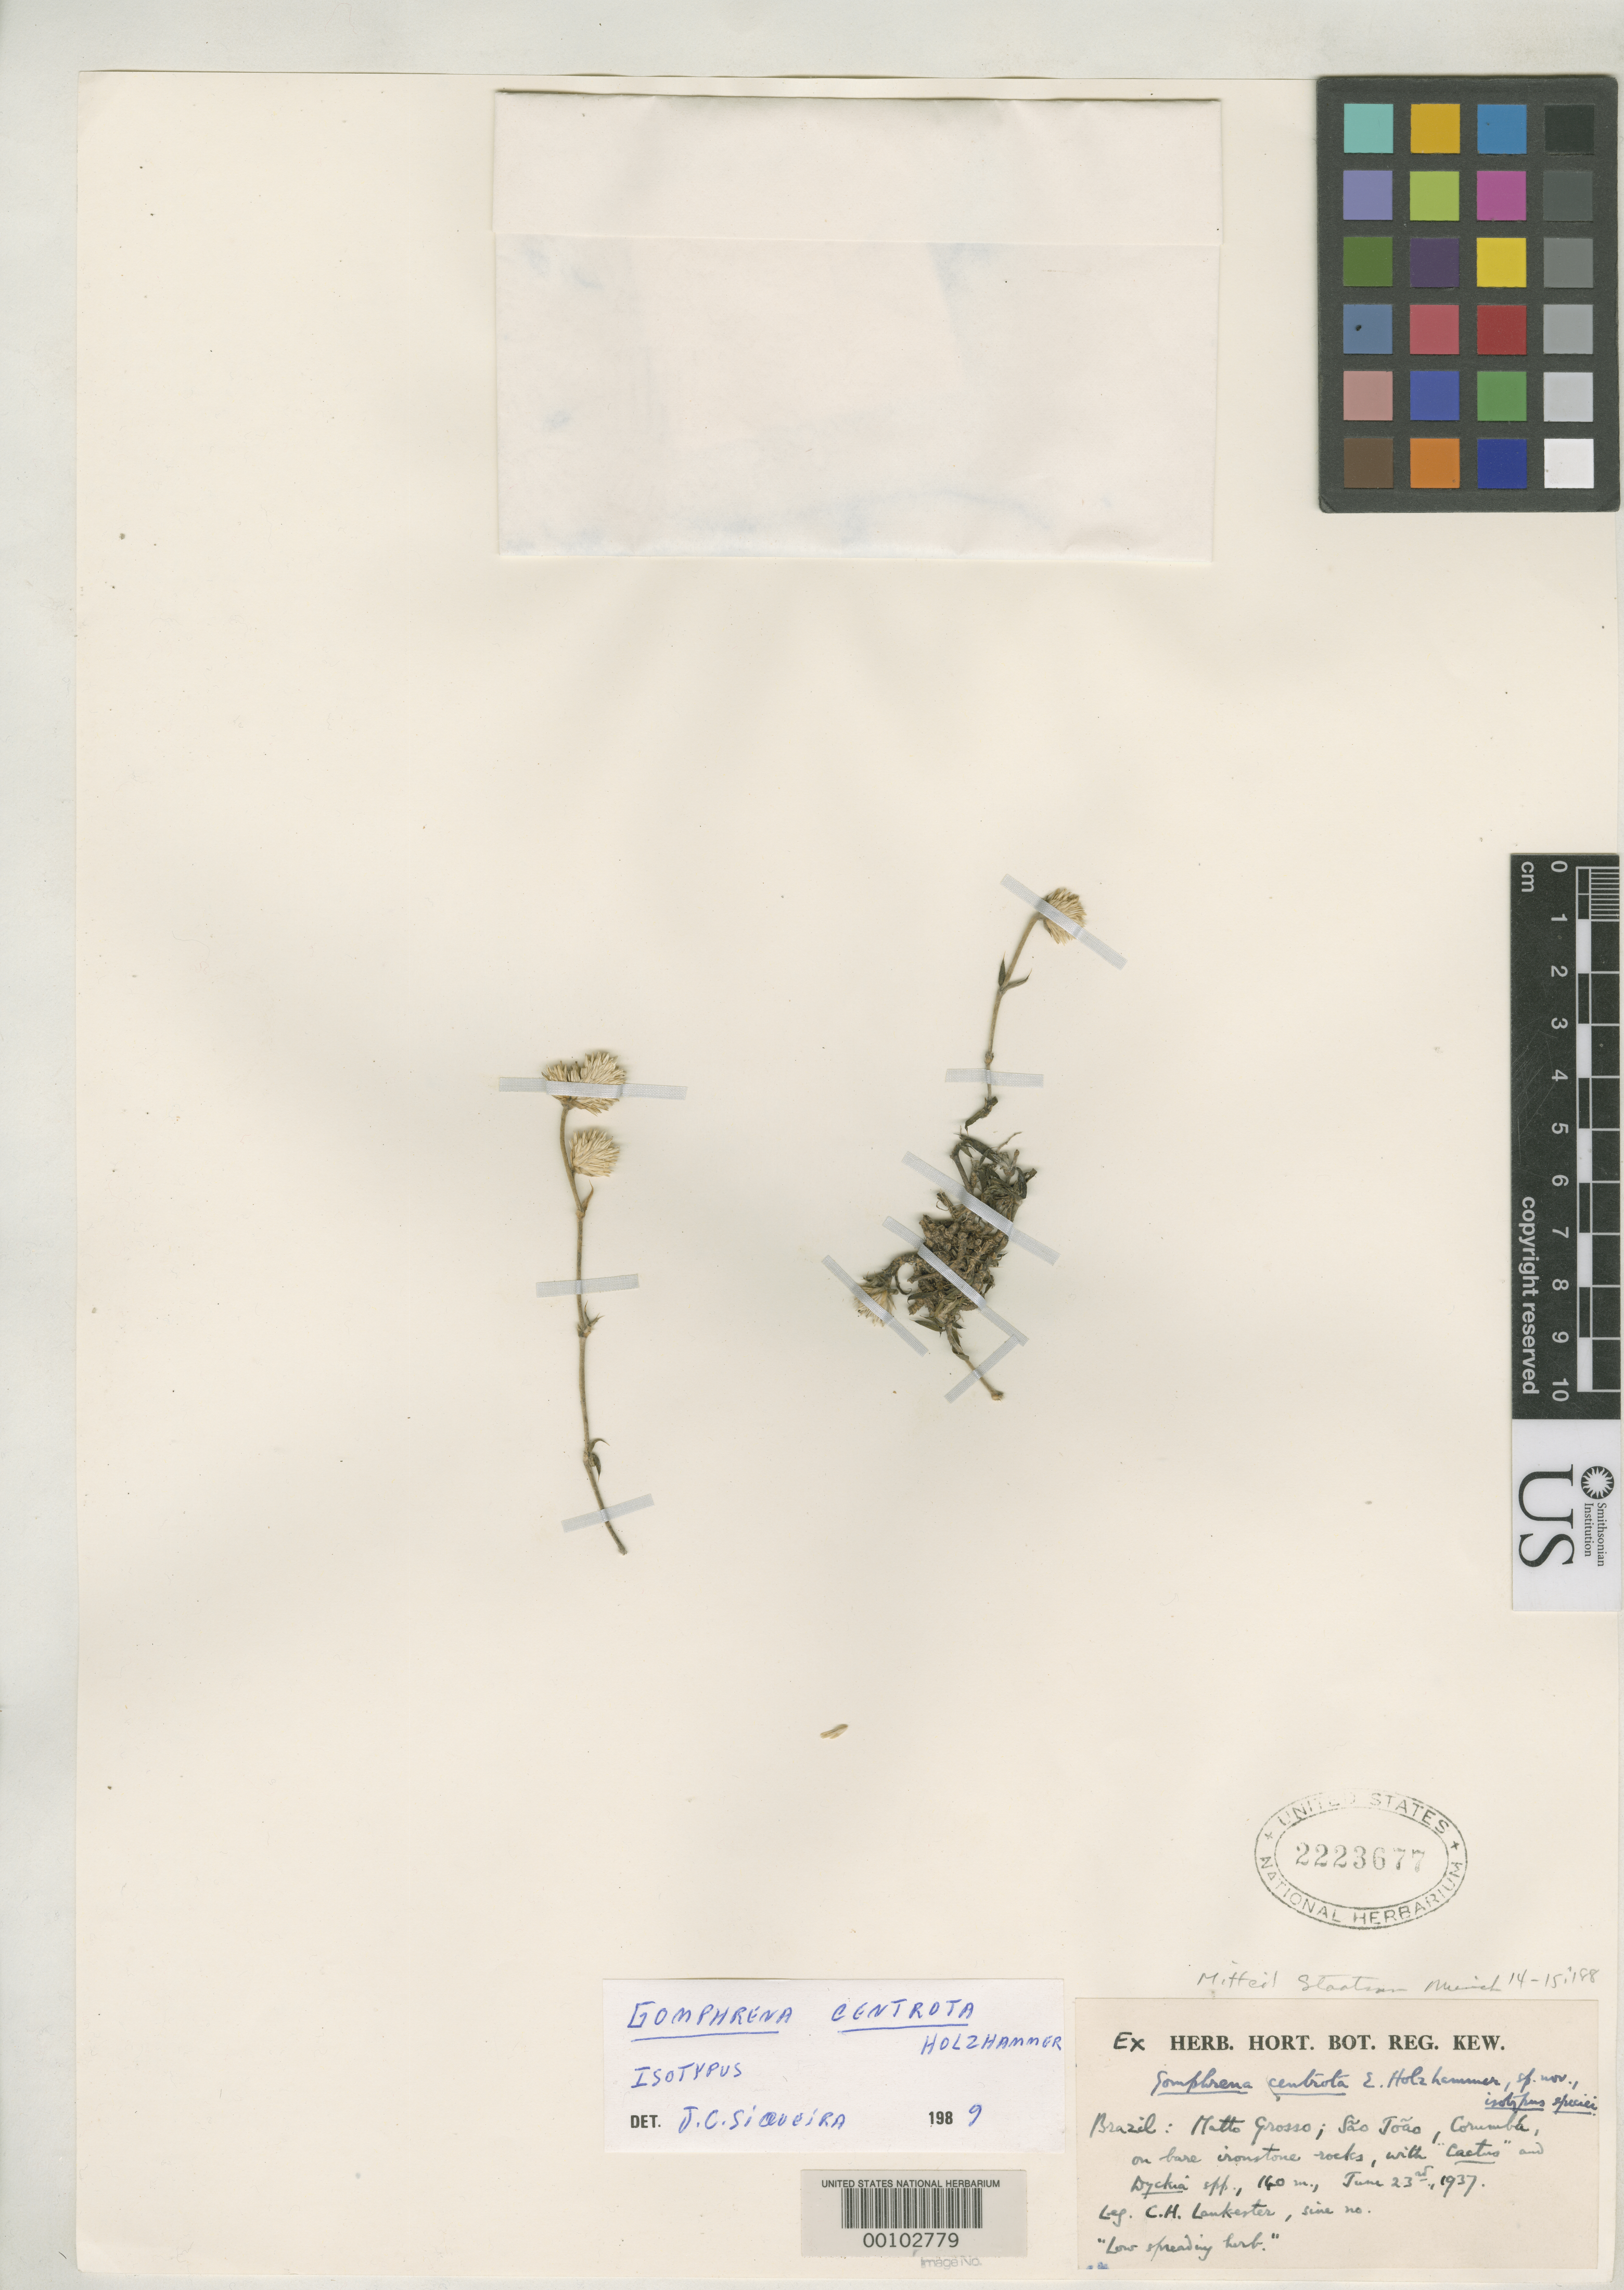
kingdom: Plantae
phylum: Tracheophyta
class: Magnoliopsida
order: Caryophyllales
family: Amaranthaceae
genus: Gomphrena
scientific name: Gomphrena centrota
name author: E. Holzh.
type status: Isotype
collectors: C. H. Lankester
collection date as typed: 23 Jun 1937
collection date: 1937-06-23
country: Brazil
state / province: Mato Grosso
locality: Sao Joao, Corumba.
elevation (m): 160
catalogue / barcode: US 2223677